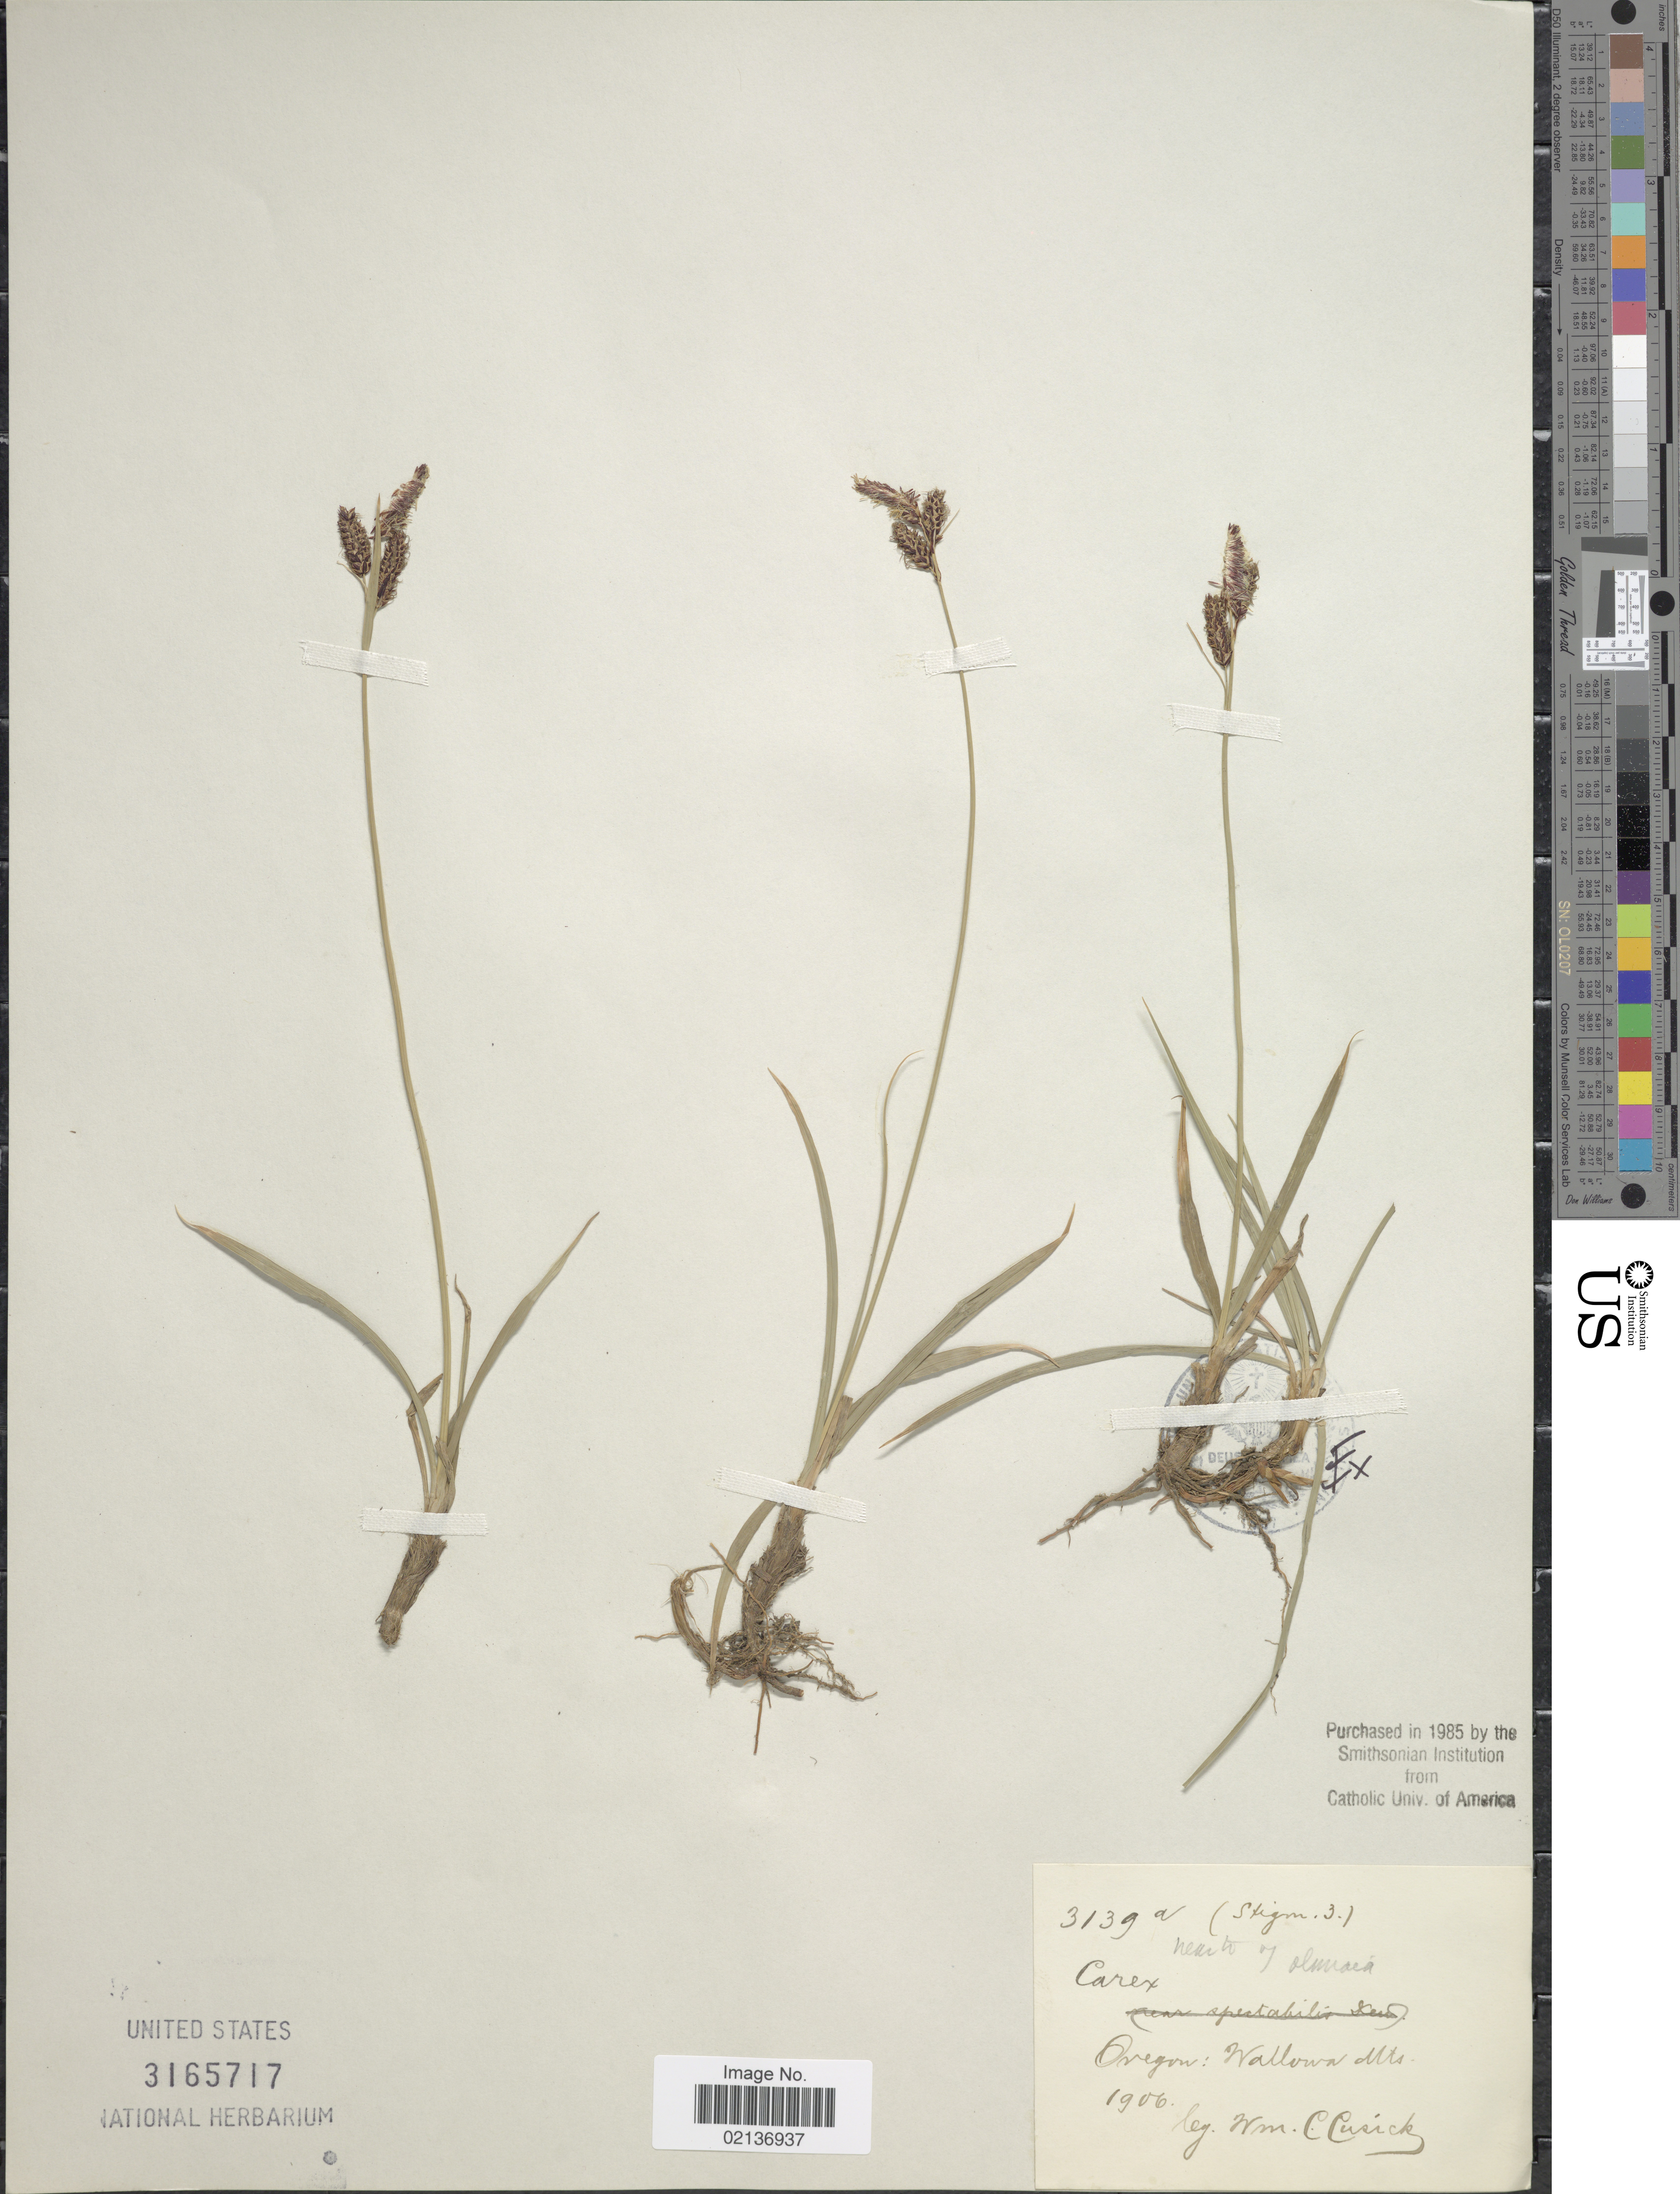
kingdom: Plantae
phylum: Tracheophyta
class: Liliopsida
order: Poales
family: Cyperaceae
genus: Carex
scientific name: Carex spectabilis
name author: Dewey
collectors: W. C. Cusick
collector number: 3139a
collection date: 1906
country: United States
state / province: Oregon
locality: Wallowa Mts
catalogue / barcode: US 3165717